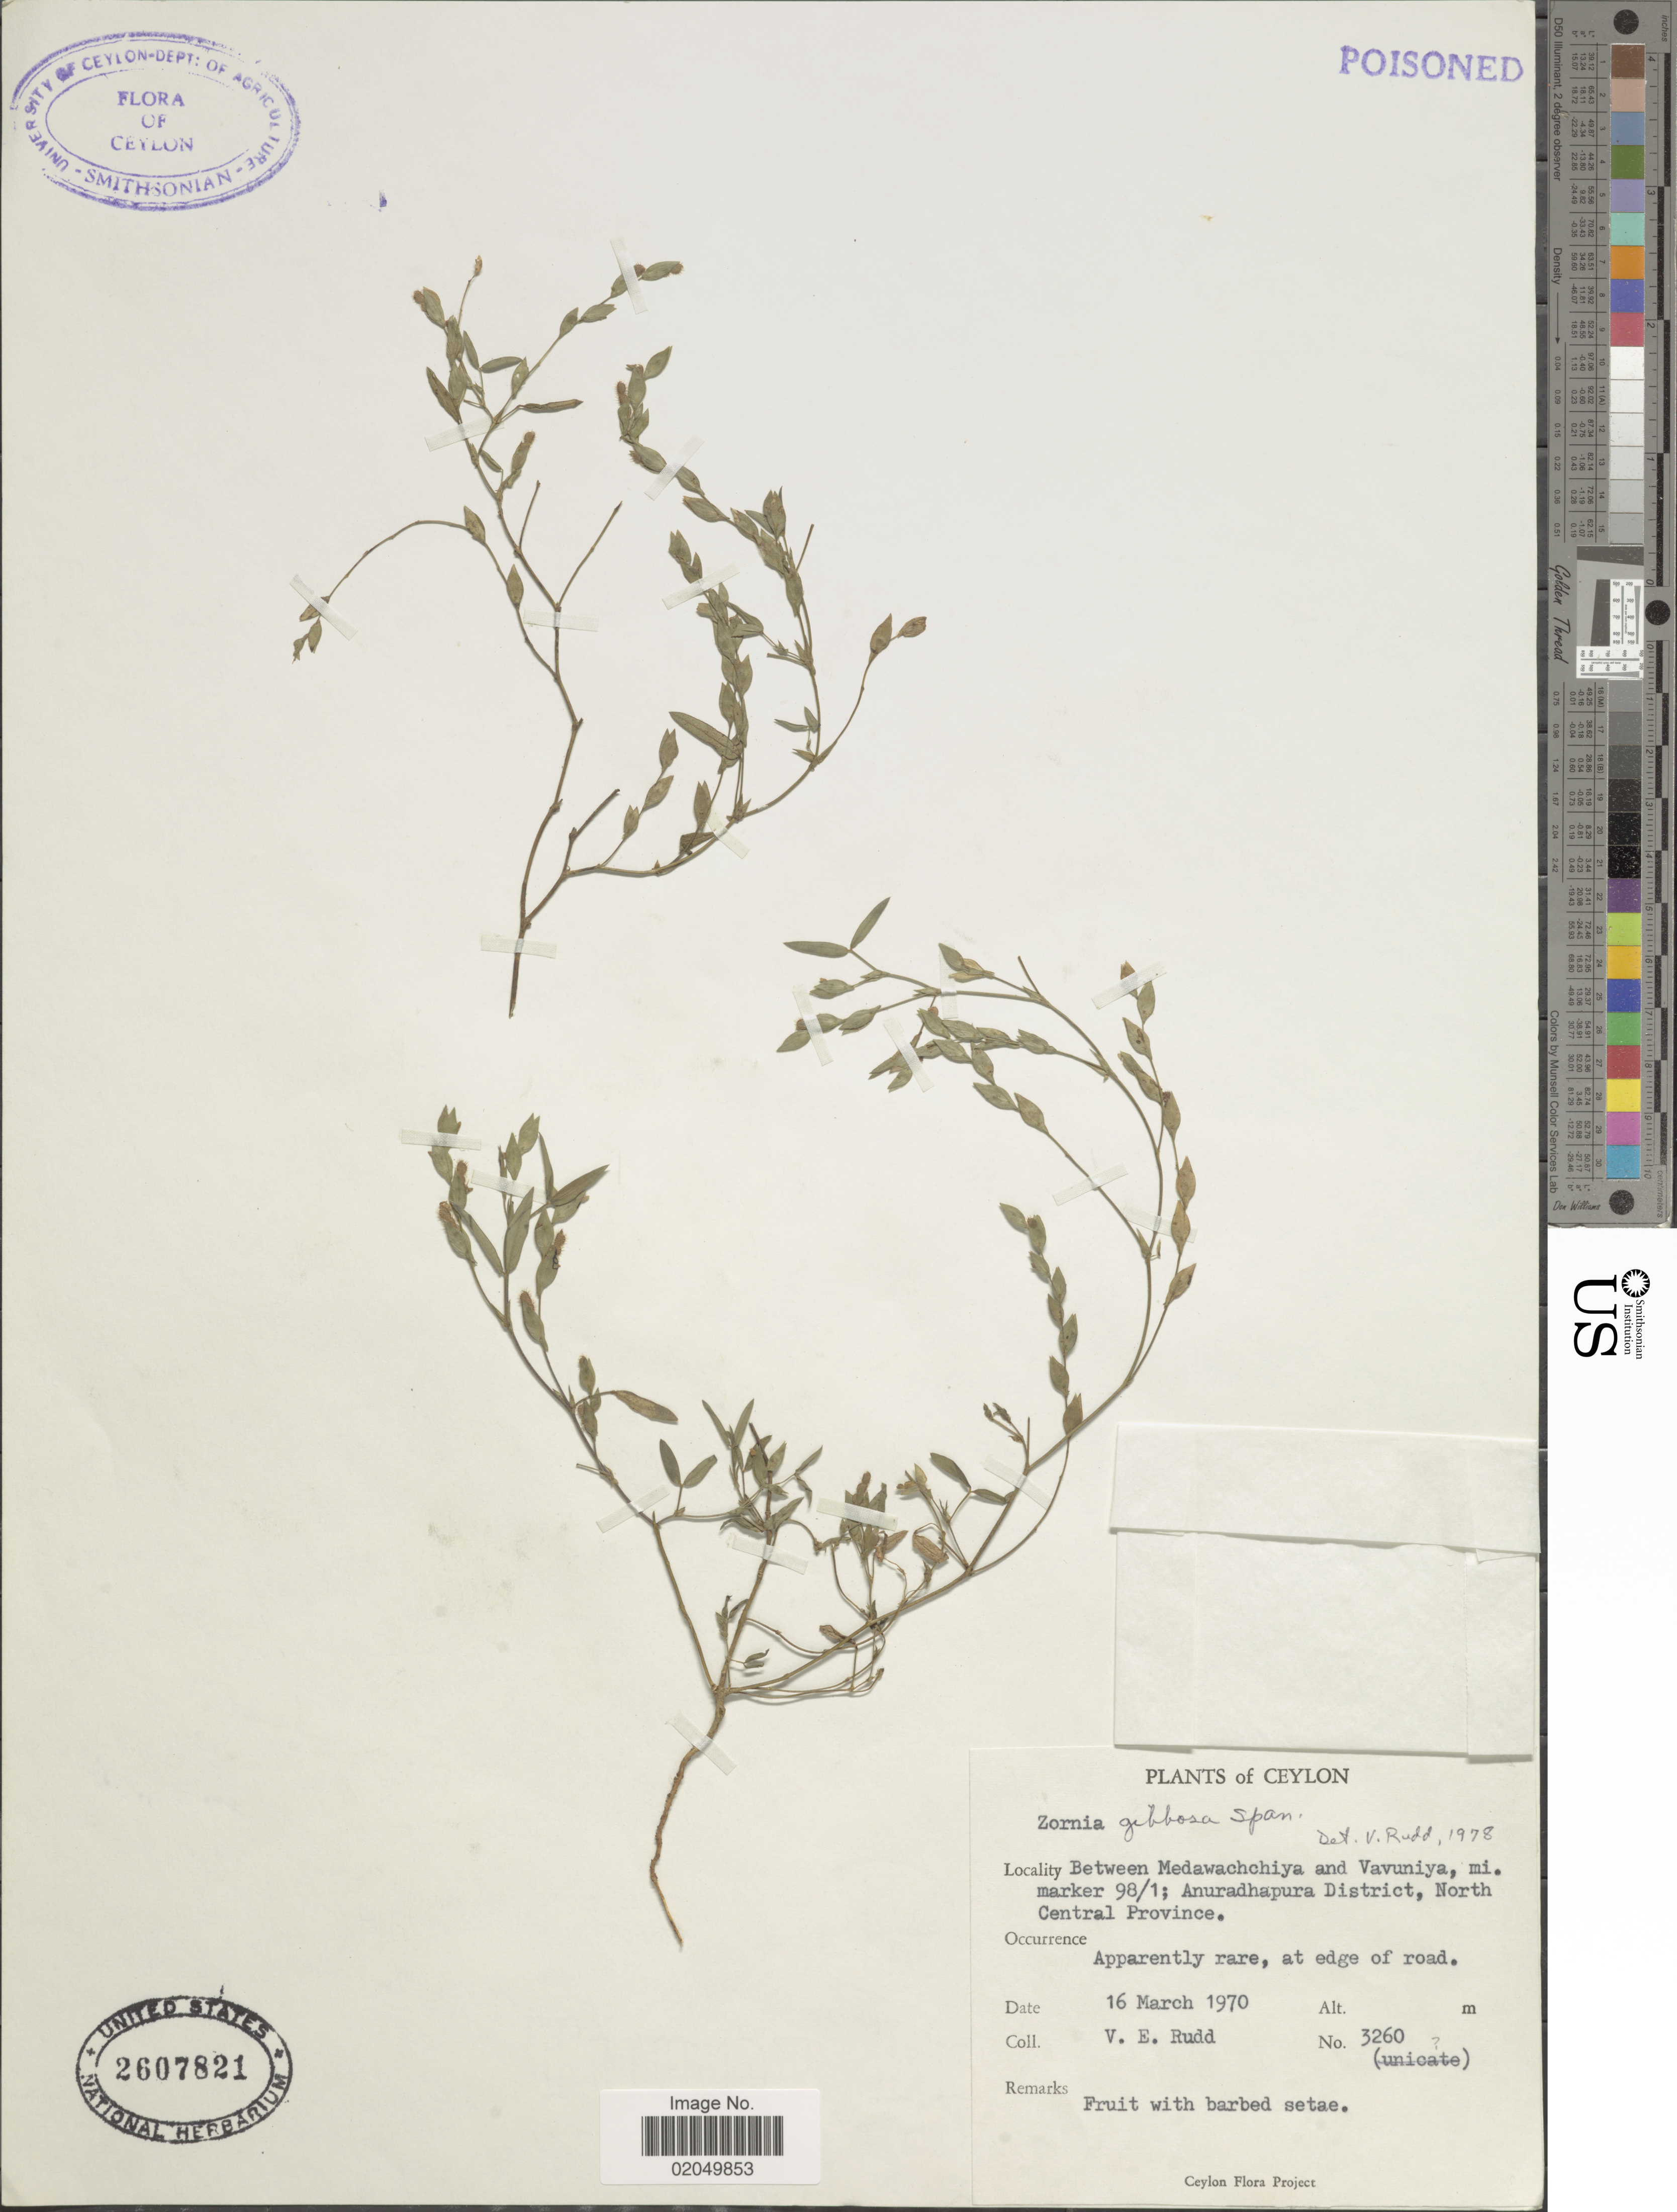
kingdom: Plantae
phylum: Tracheophyta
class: Magnoliopsida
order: Fabales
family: Fabaceae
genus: Zornia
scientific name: Zornia gibbosa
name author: Spanoghe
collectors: V. E. Rudd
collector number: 3260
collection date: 1970-03-16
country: Sri Lanka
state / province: North Central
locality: Ceylon, between Medawachchiya and Vavuniya, mi. marker 98/1, Anuradhapura District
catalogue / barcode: US 2607821